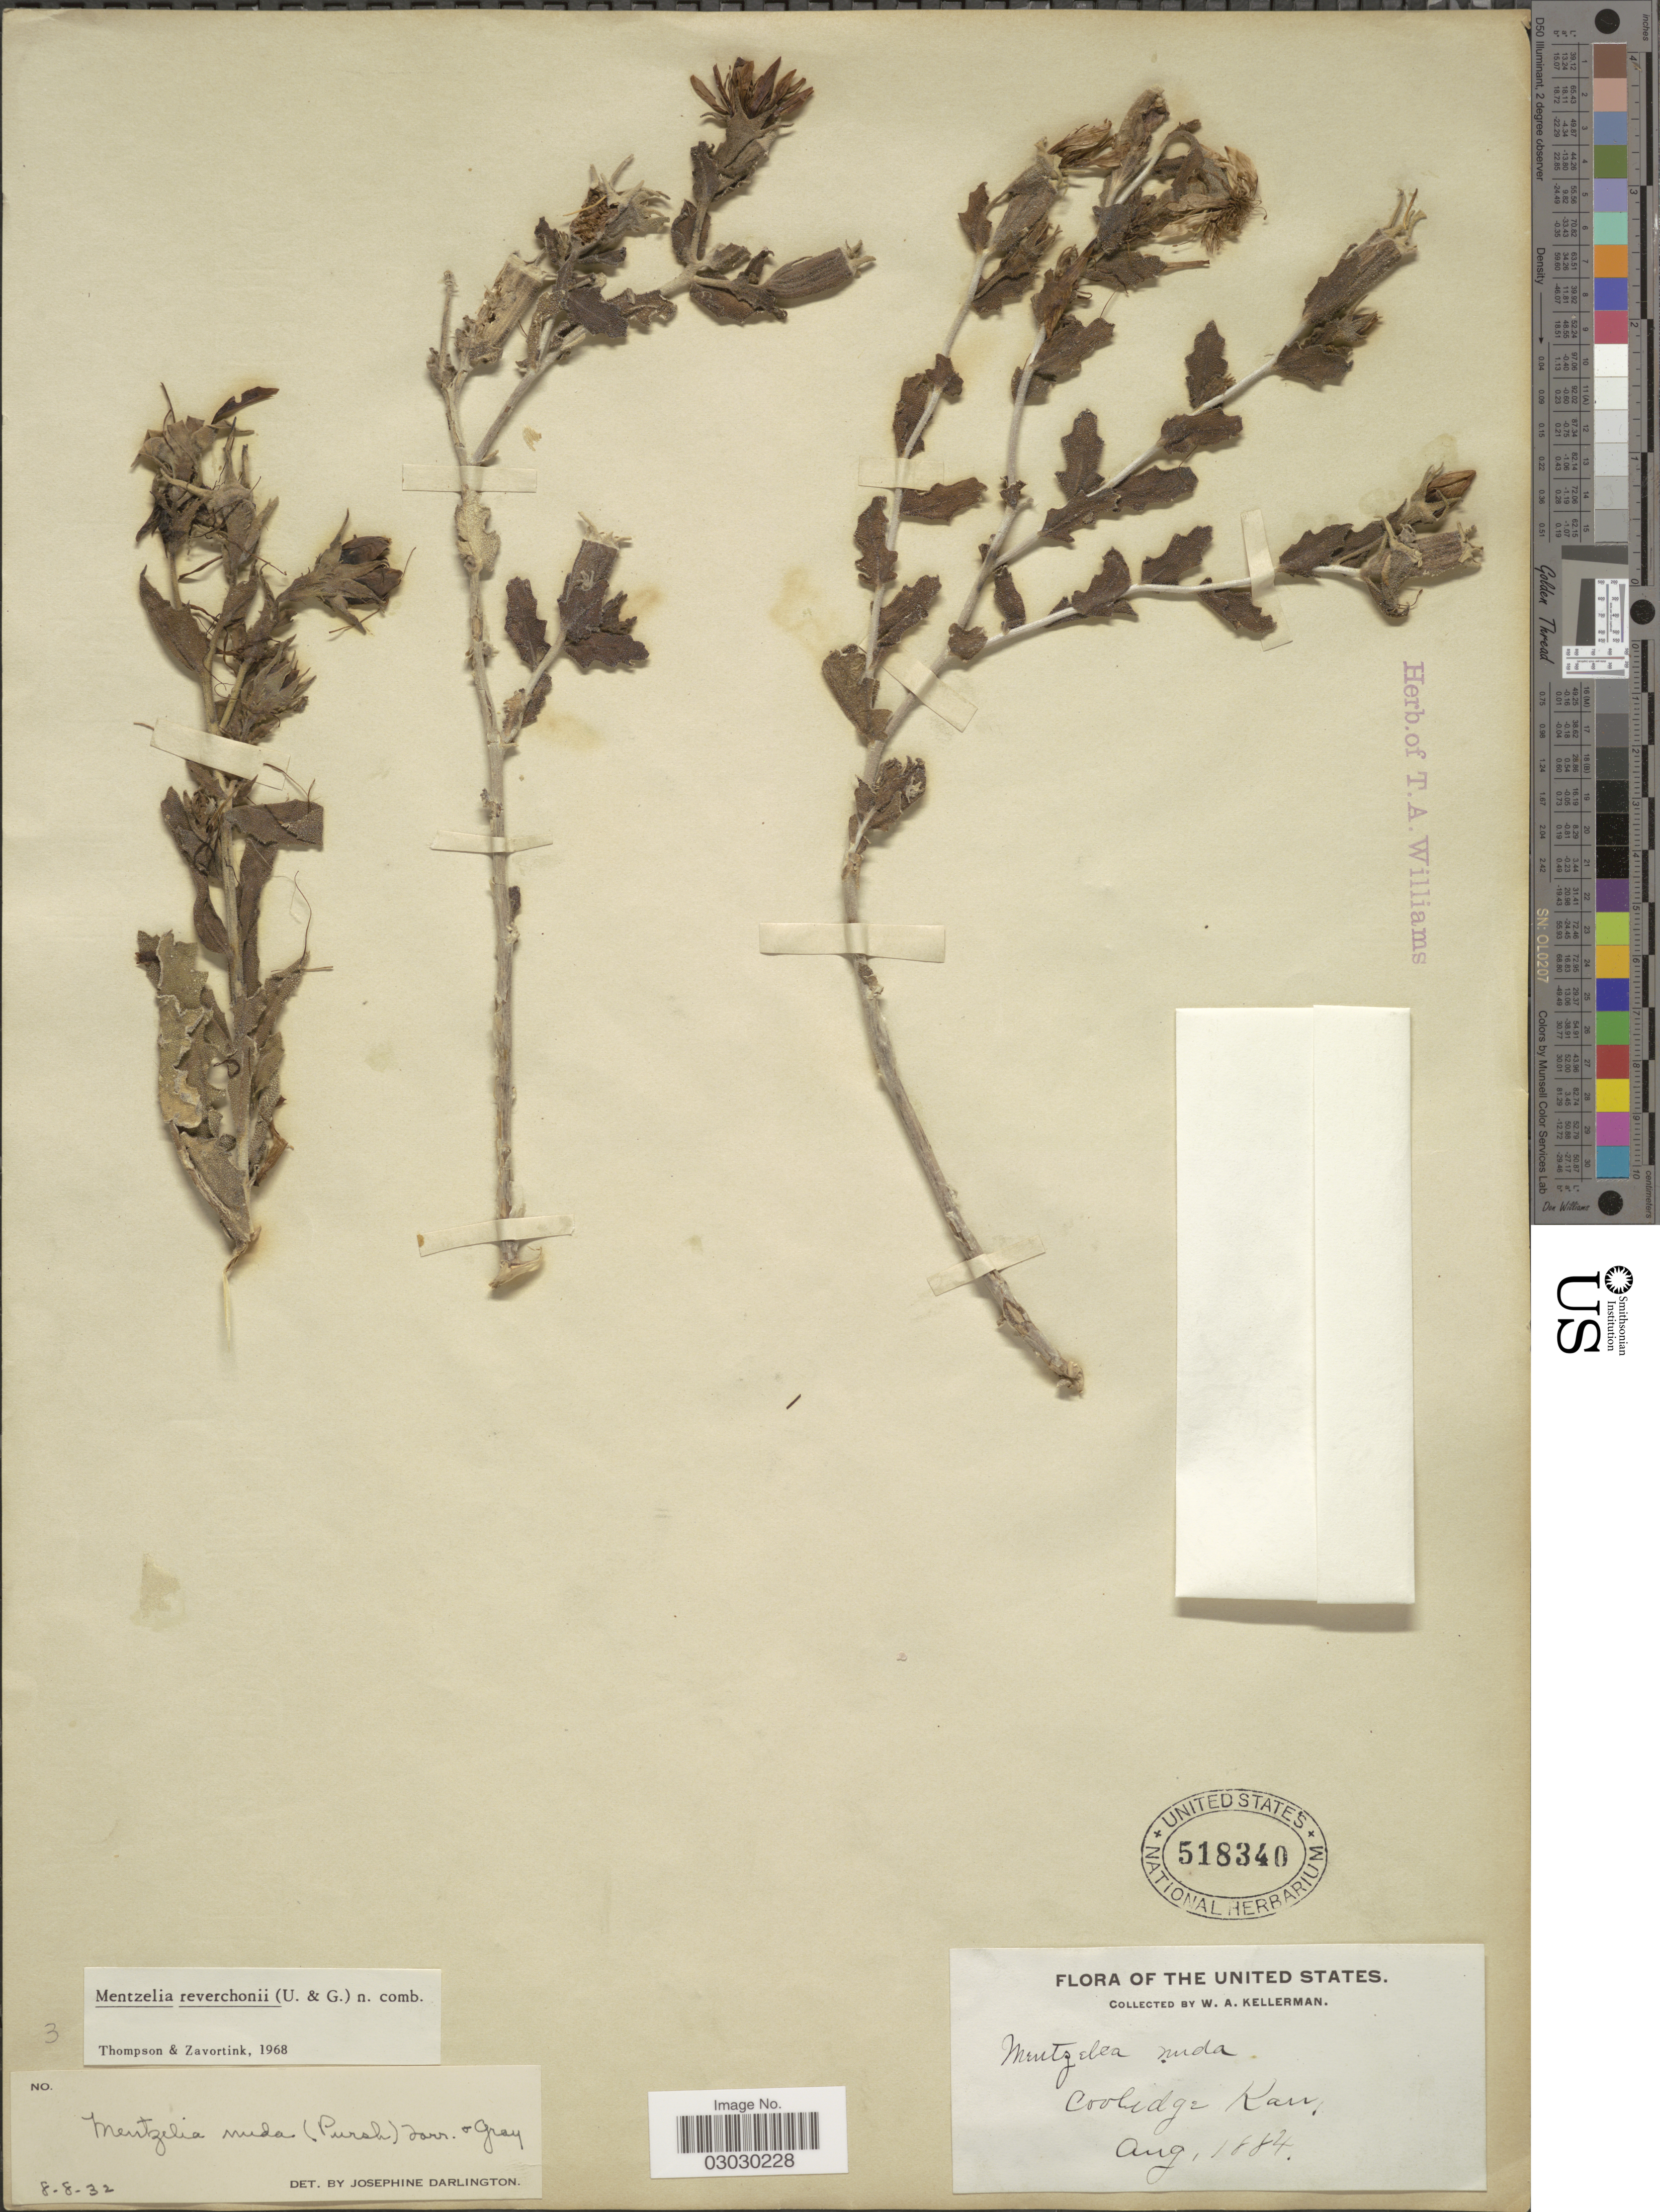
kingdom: Plantae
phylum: Tracheophyta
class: Magnoliopsida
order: Cornales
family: Loasaceae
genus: Mentzelia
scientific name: Mentzelia reverchonii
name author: (Urb.) H.J. Thomps. & Zavort.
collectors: W. Kellerman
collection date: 1884-08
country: United States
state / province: Kansas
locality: Coolidge, Kan.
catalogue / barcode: US 518340